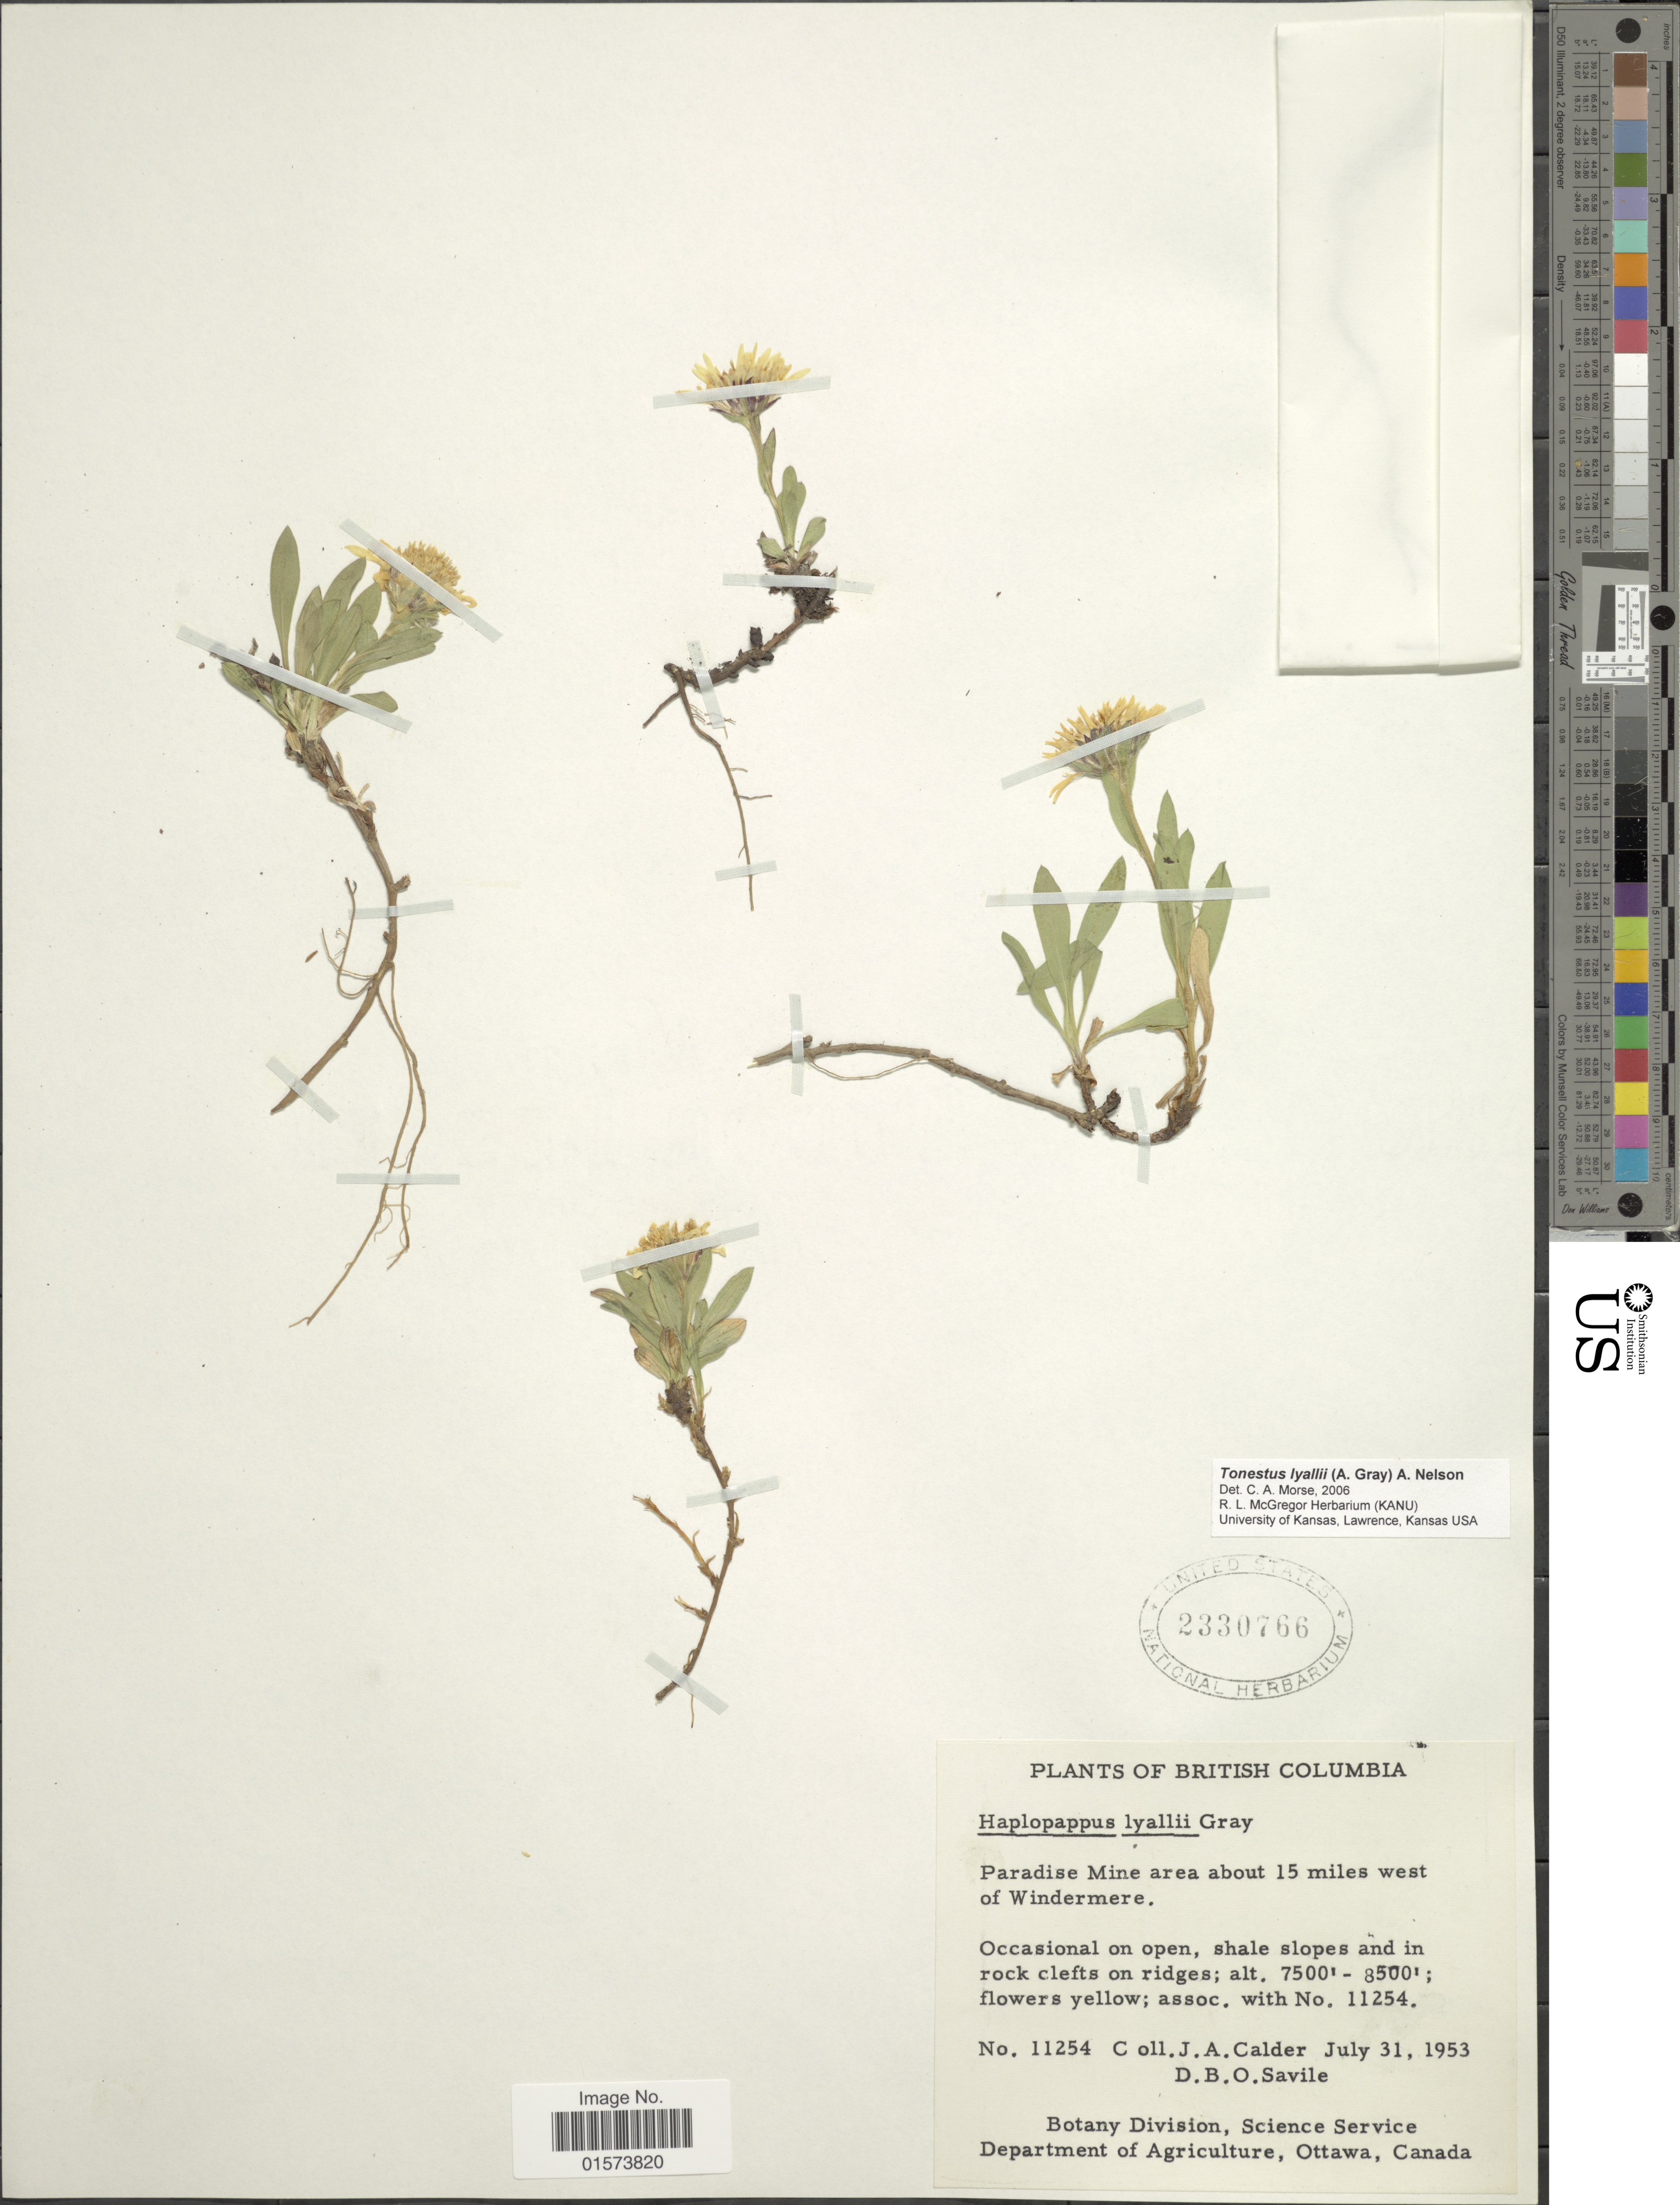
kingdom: Plantae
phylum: Tracheophyta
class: Magnoliopsida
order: Asterales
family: Asteraceae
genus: Tonestus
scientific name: Tonestus lyallii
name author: (A. Gray) A. Nelson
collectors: J. A. Calder & D. Savile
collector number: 11254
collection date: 1953-07-31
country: Canada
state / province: British Columbia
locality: Paradise Mine area about 15 miles west of Windermere, occasional open, shale slopes and in rock cleft on ridges, assoc. with No. 11254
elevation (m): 2286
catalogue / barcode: US 2330766